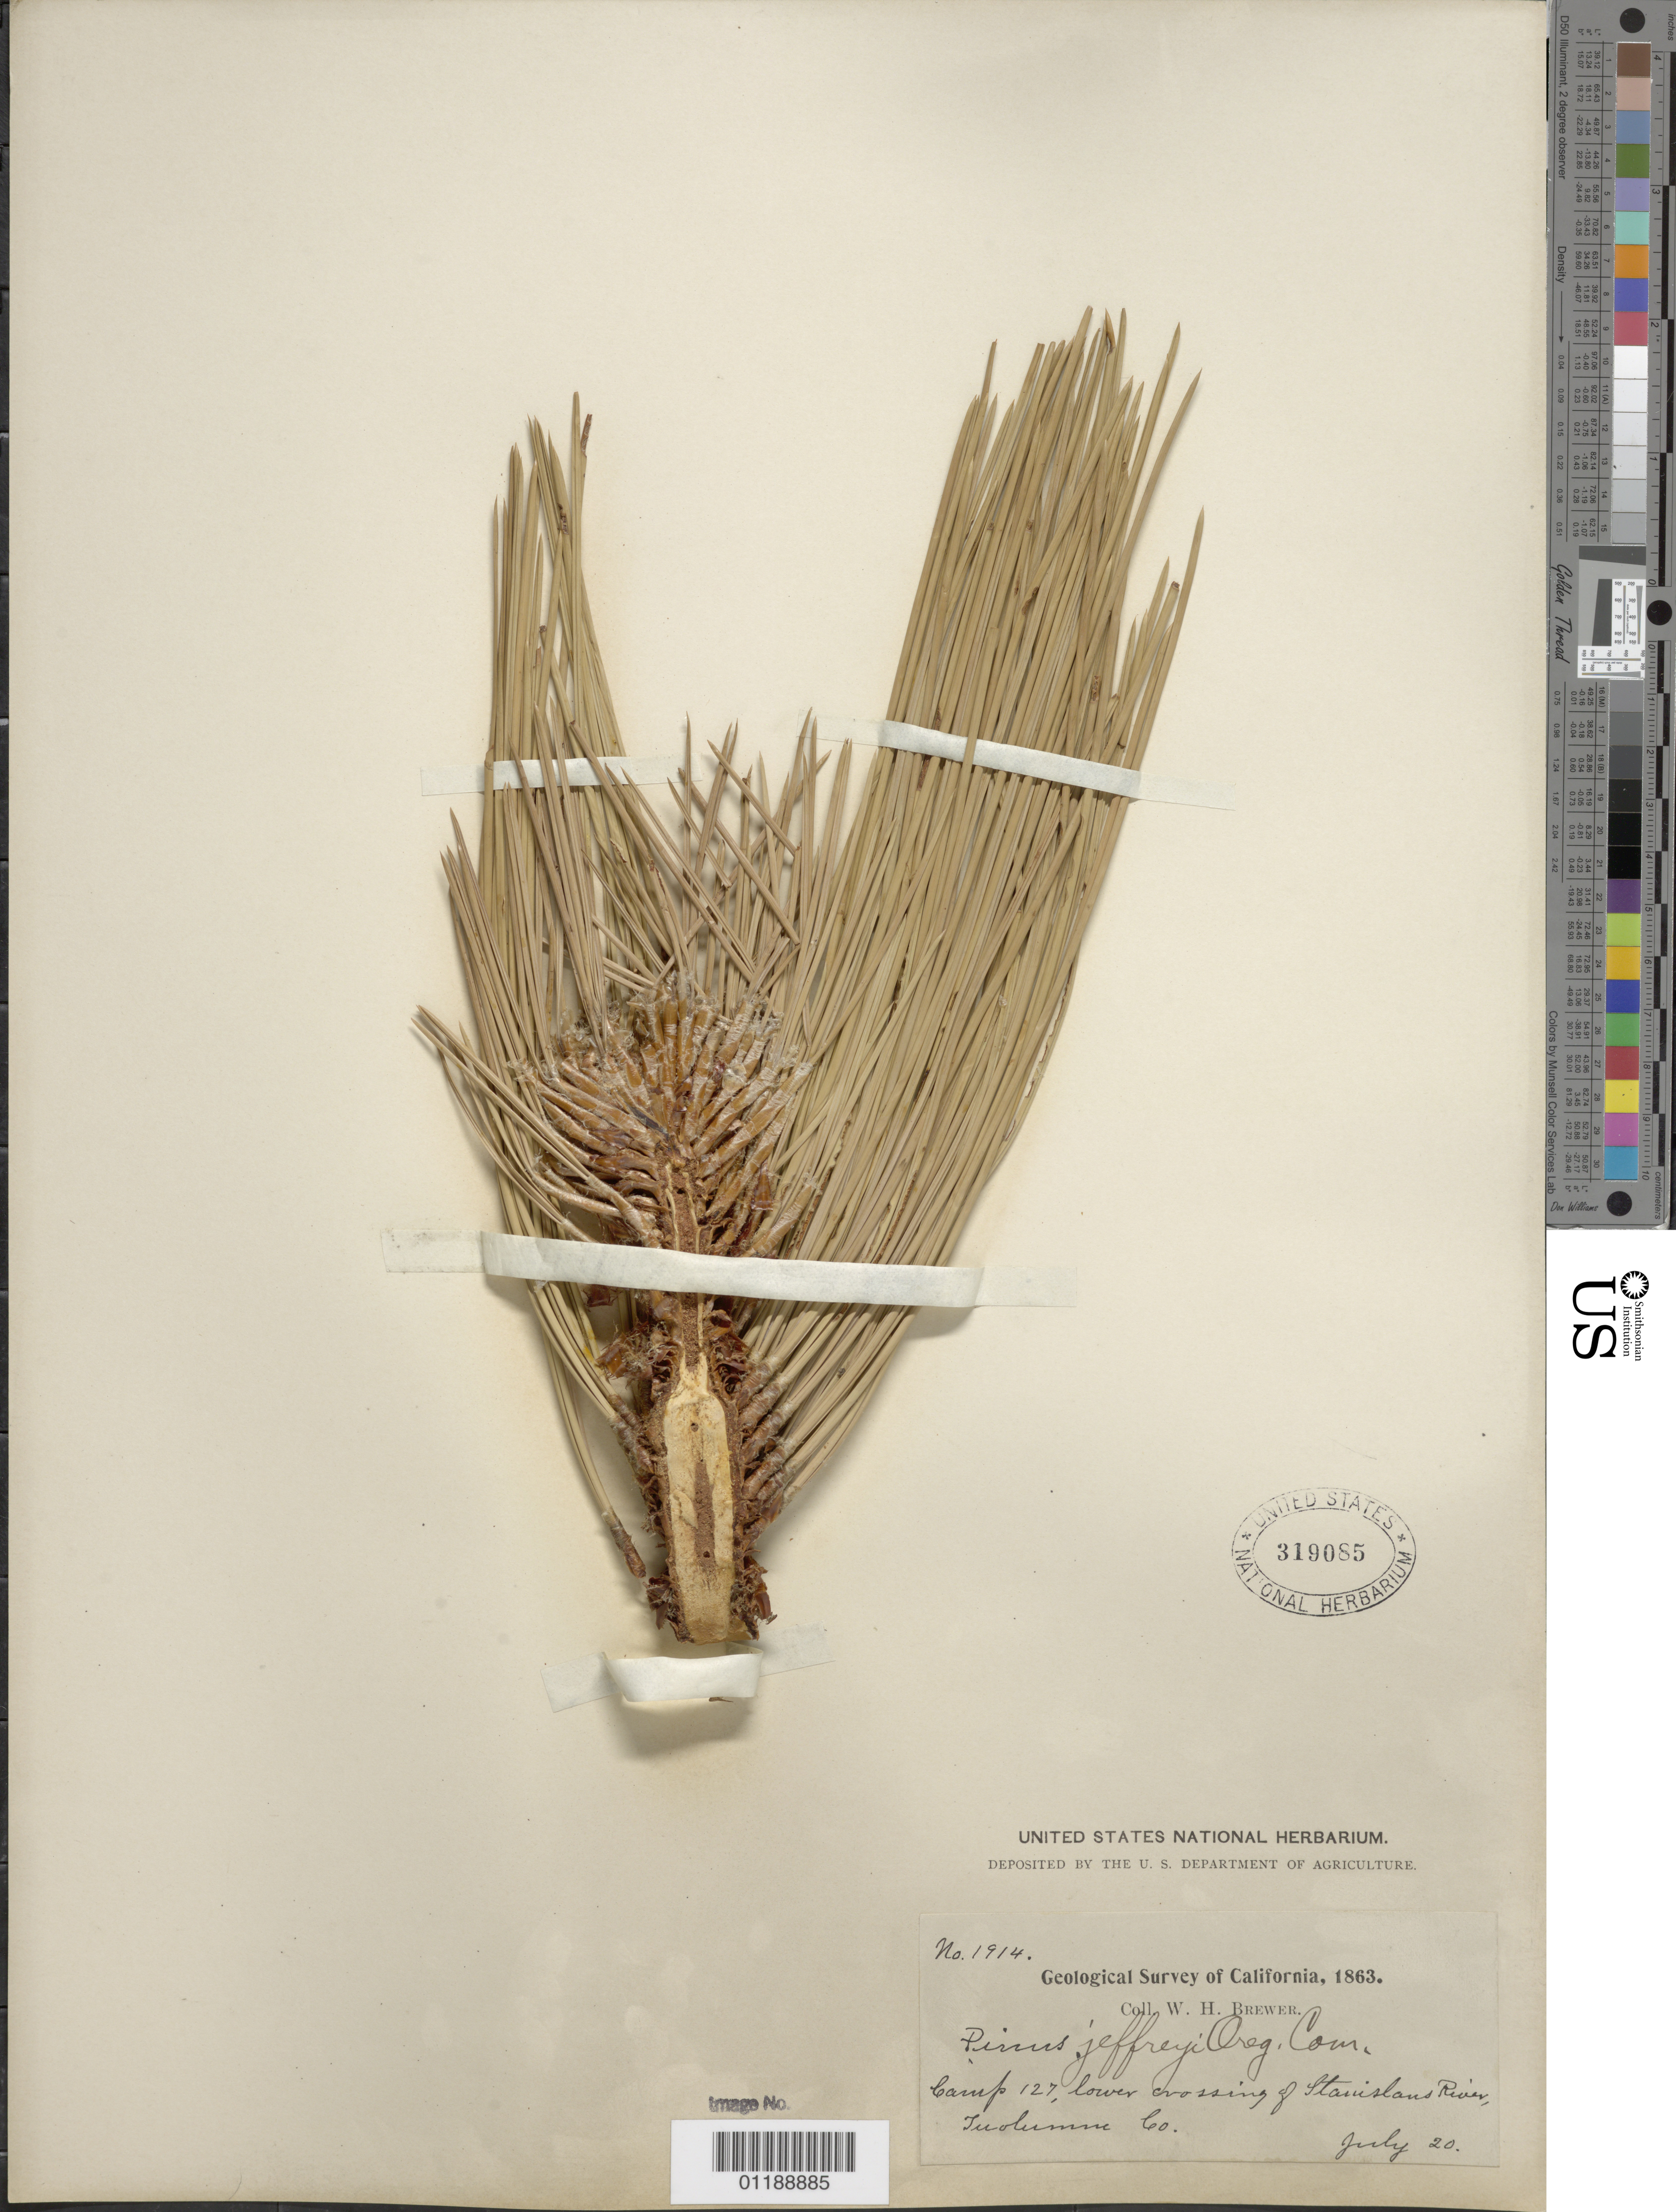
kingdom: Plantae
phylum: Tracheophyta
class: Pinopsida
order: Pinales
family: Pinaceae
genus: Pinus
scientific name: Pinus jeffreyi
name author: Balf.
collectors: W. H. Brewer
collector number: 1914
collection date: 1863-07-21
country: United States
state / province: California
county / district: Tuolumne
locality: Camp 127, lower crossing of Stainslaus River.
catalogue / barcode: US 319085